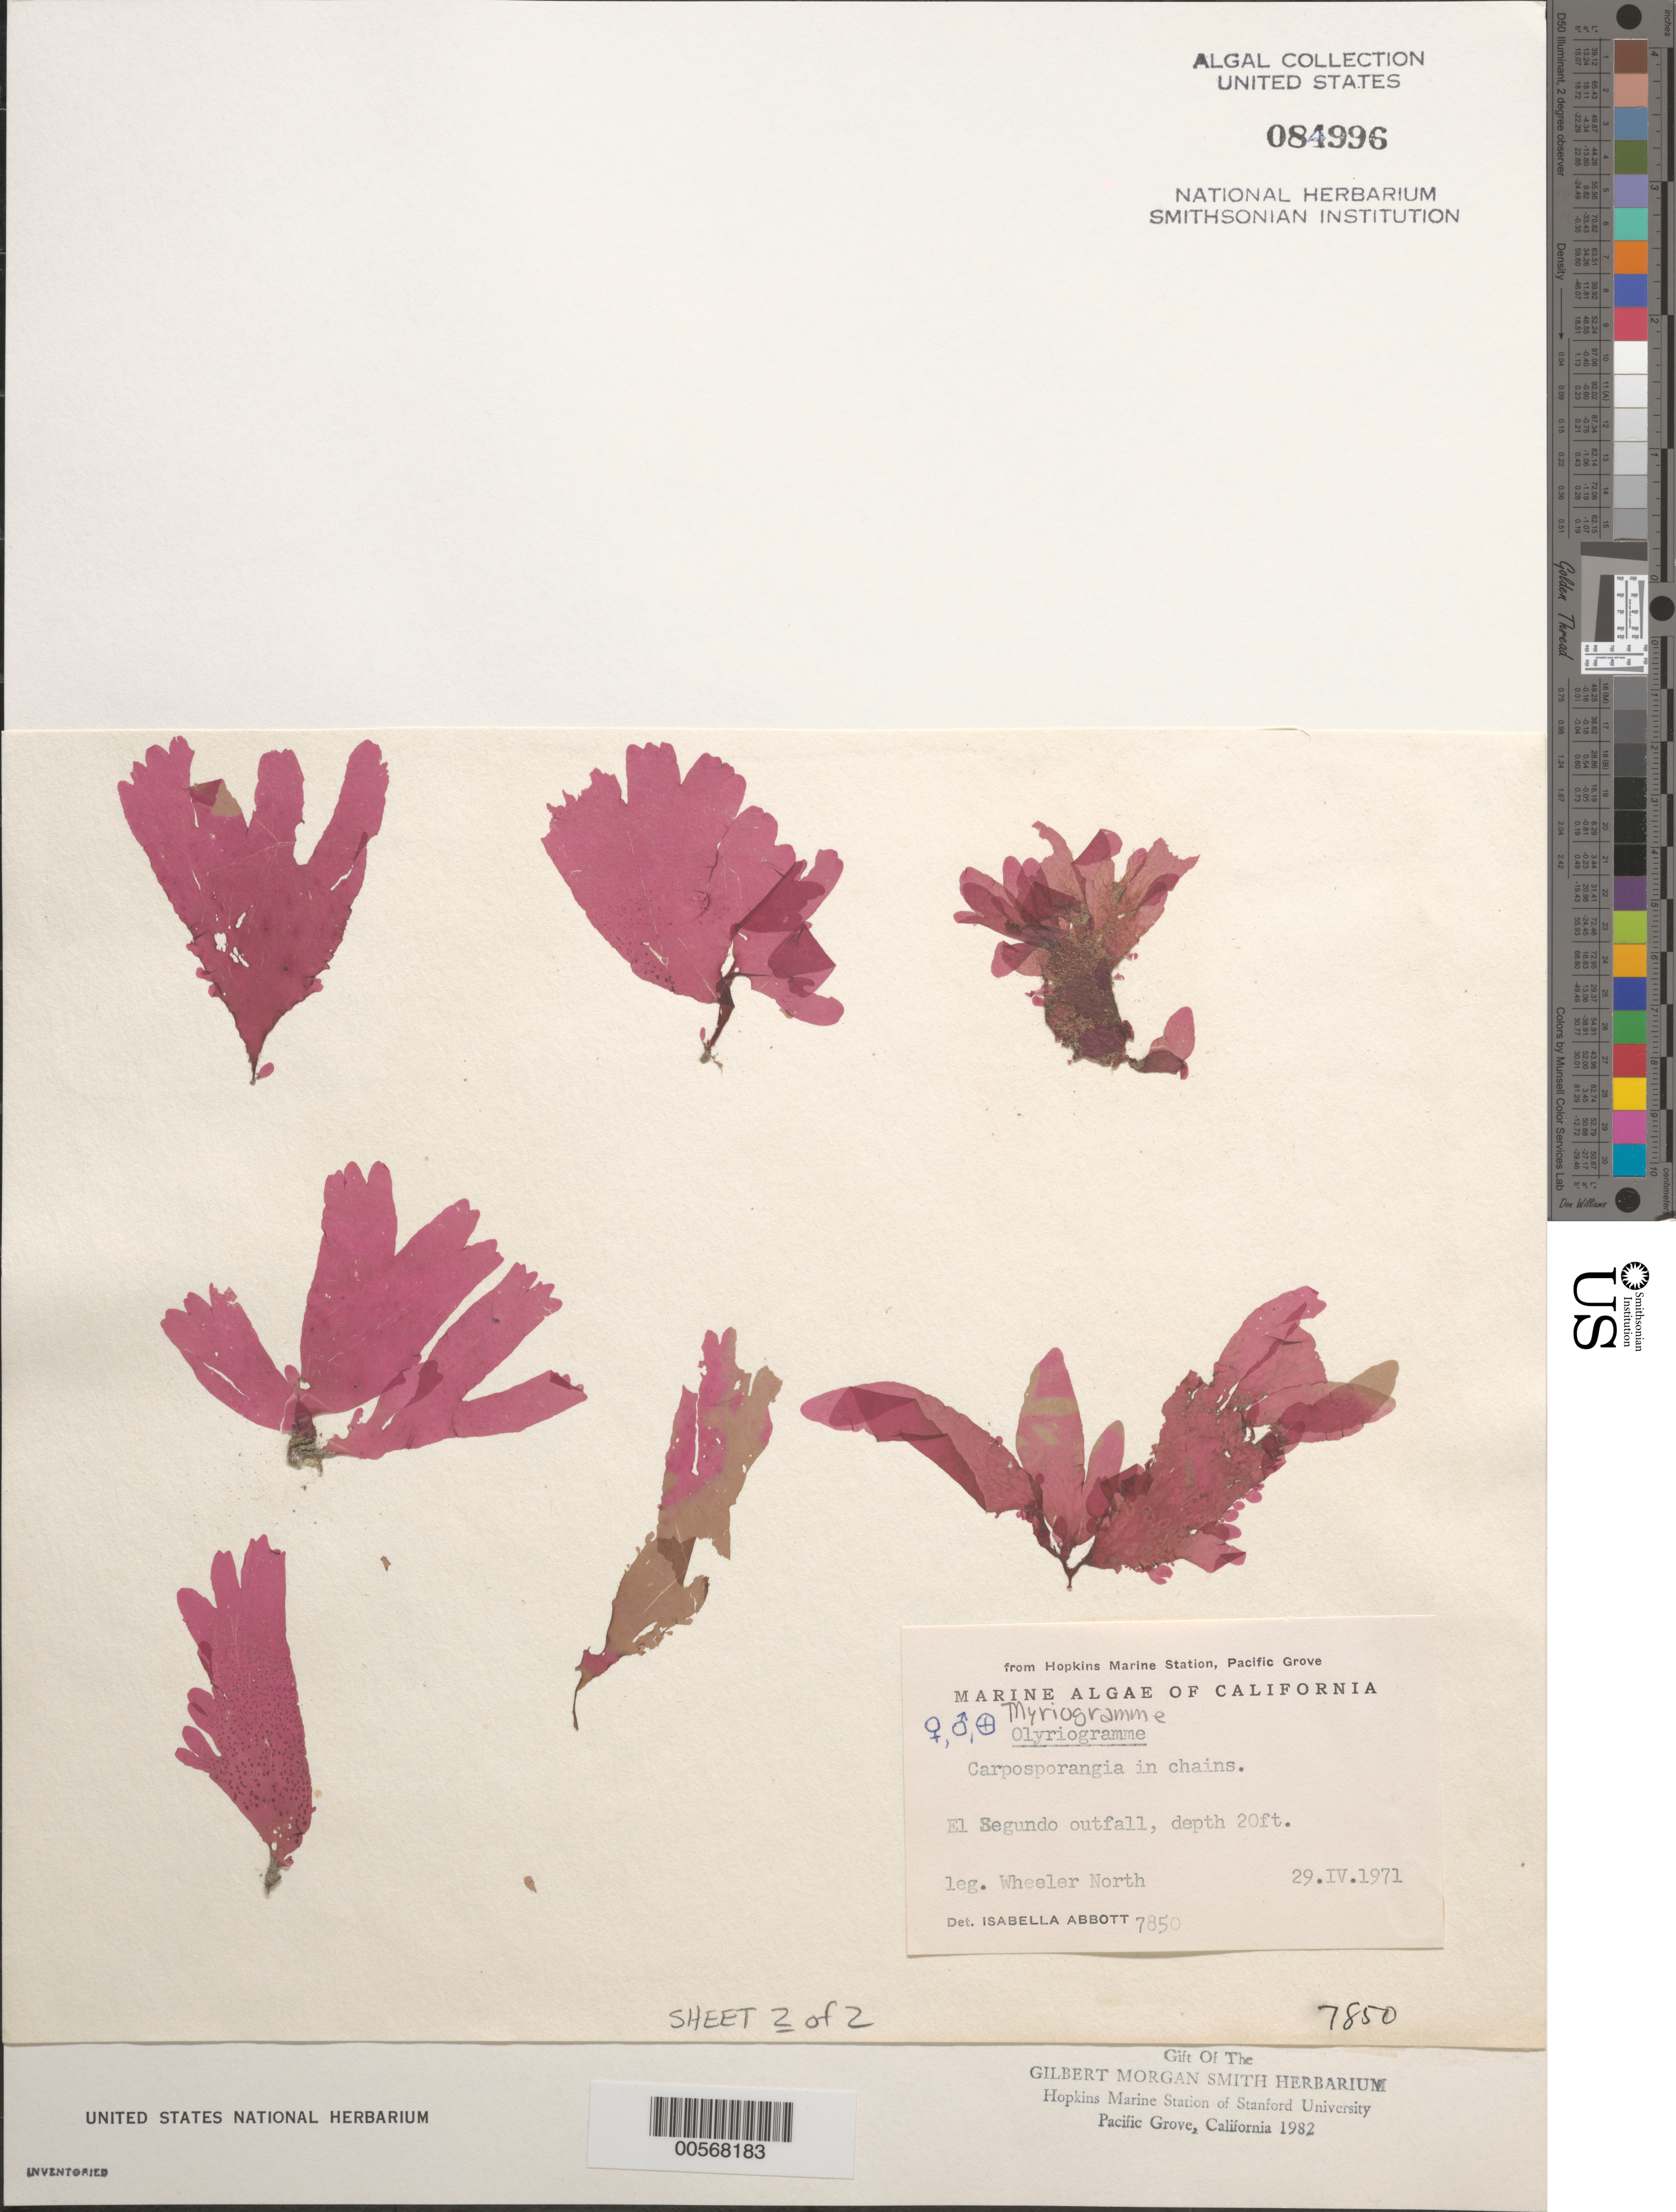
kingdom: Plantae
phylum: Rhodophyta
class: Florideophyceae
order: Ceramiales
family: Delesseriaceae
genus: Myriogramme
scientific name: Myriogramme sp.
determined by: Abbott, Isabella A.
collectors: W. North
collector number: IAA 7850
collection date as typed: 29 Apr 1971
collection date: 1971-04-29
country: United States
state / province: California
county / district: Los Angeles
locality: El Segundo outfall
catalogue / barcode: US 84996